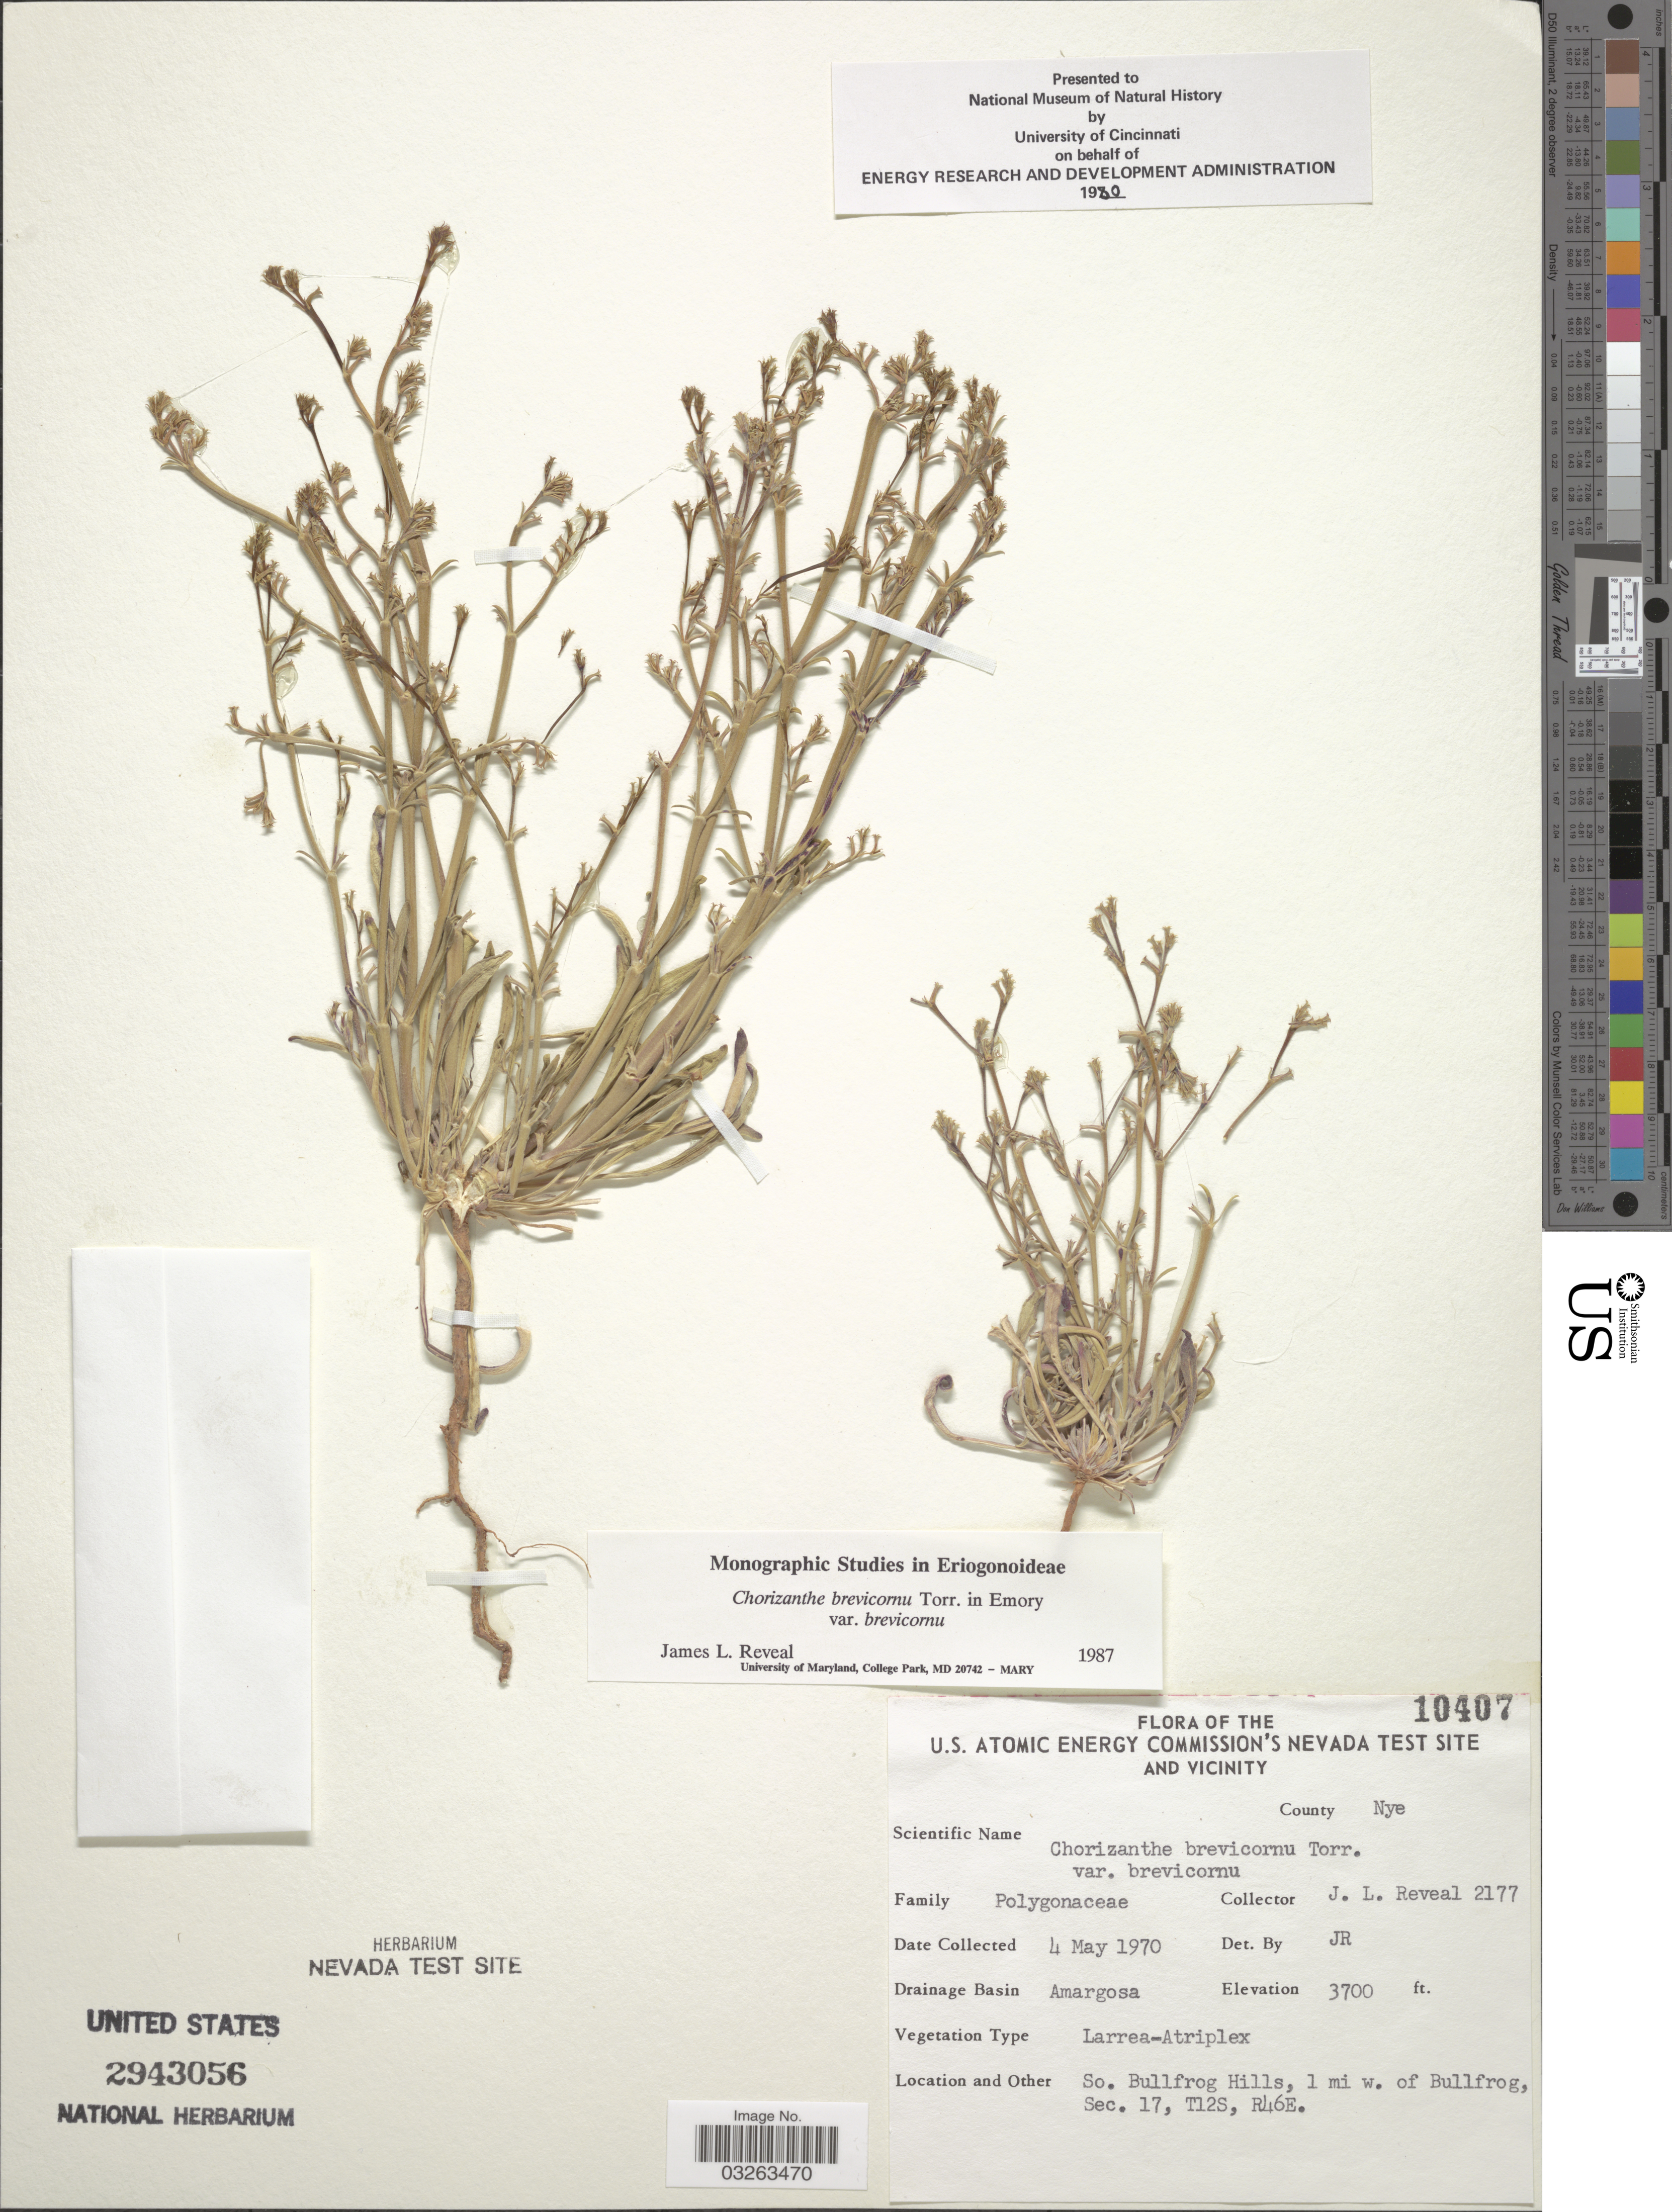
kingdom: Plantae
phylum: Tracheophyta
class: Magnoliopsida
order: Caryophyllales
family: Polygonaceae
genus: Chorizanthe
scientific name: Chorizanthe brevicornu var. brevicornu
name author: Torr.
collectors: J. L. Reveal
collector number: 2177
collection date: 1970-05-04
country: United States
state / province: Nevada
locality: U.S. Atomic Energy Commission's Nevada Test Site and Vicinity. County Nye. Drainage Basin Amargosa. So Bullfrog Hills, 1 mi w. of Bullfrog, Sec. 17, T12S, R46E.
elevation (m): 1128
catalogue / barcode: US 2943056